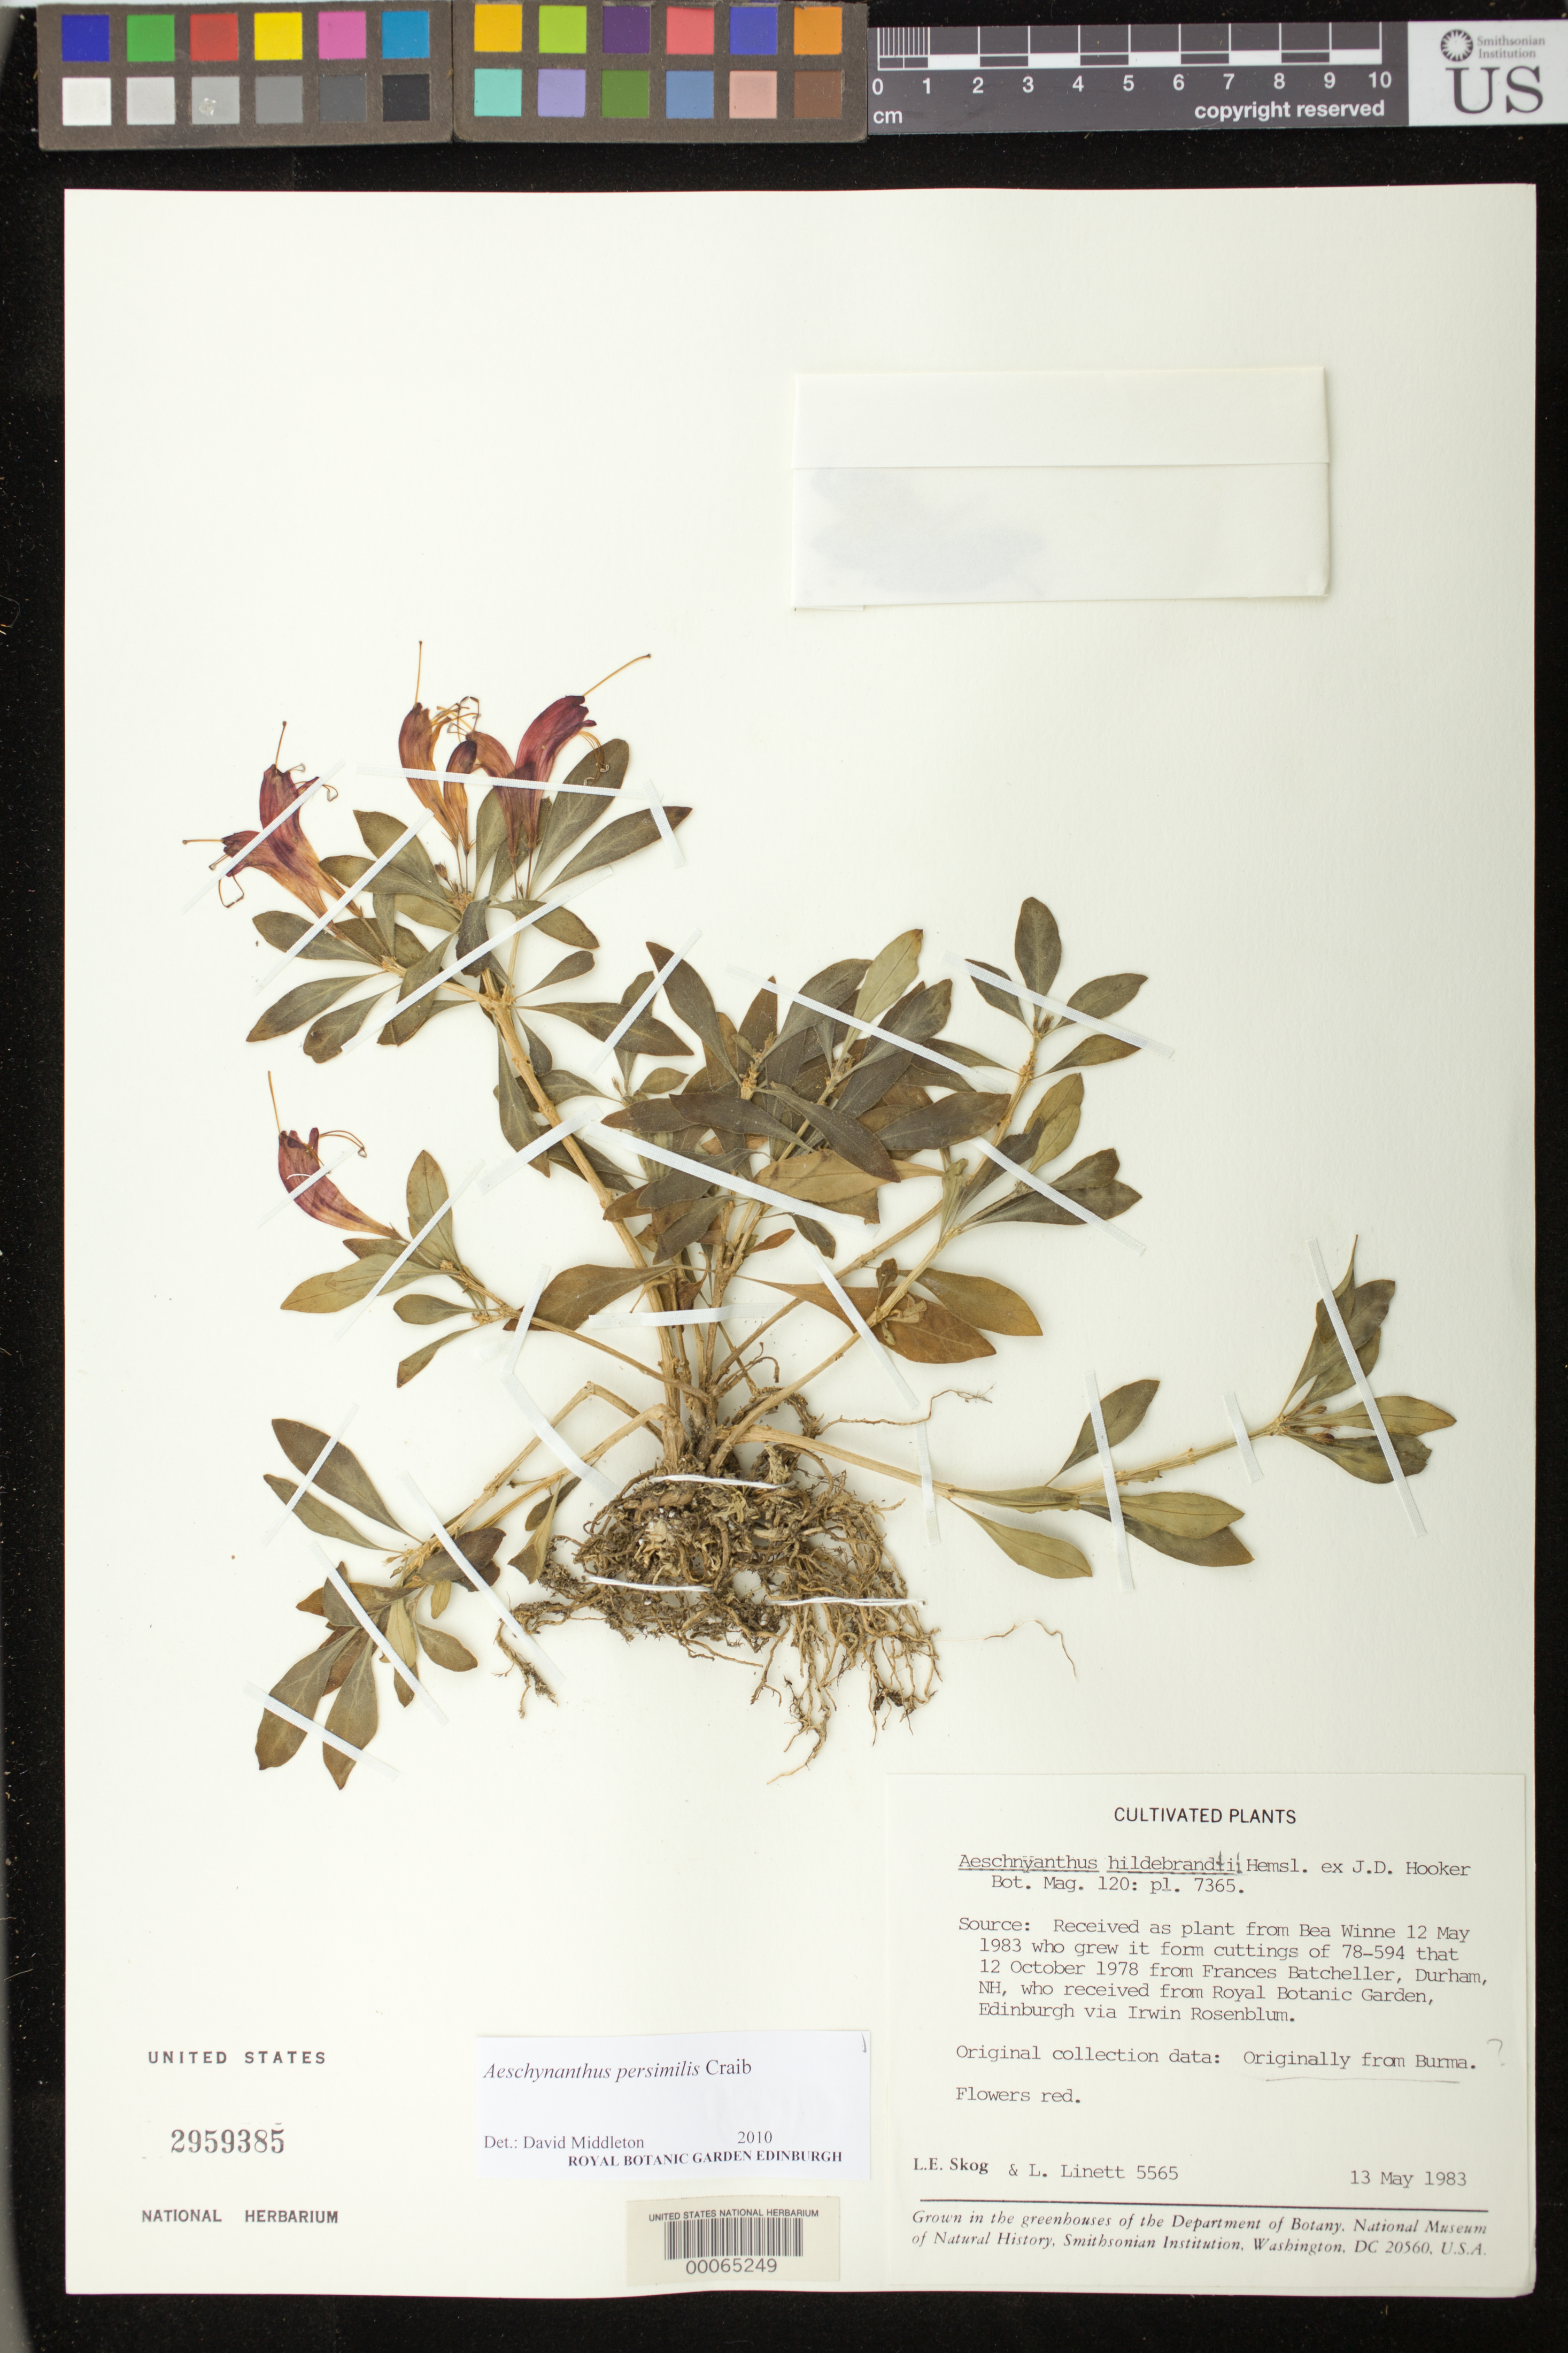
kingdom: Plantae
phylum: Tracheophyta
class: Magnoliopsida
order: Lamiales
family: Gesneriaceae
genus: Aeschynanthus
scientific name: Aeschynanthus persimilis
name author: Craib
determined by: Middleton, D. J.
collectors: L. E. Skog & L. Linett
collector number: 5565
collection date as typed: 13 May 1983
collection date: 1983-05-13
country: Myanmar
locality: Grown in the greenhouses of the Dept. of Botany, National Museum of Natural History, Smithsonian Institution, Washington, DC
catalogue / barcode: US 2959385